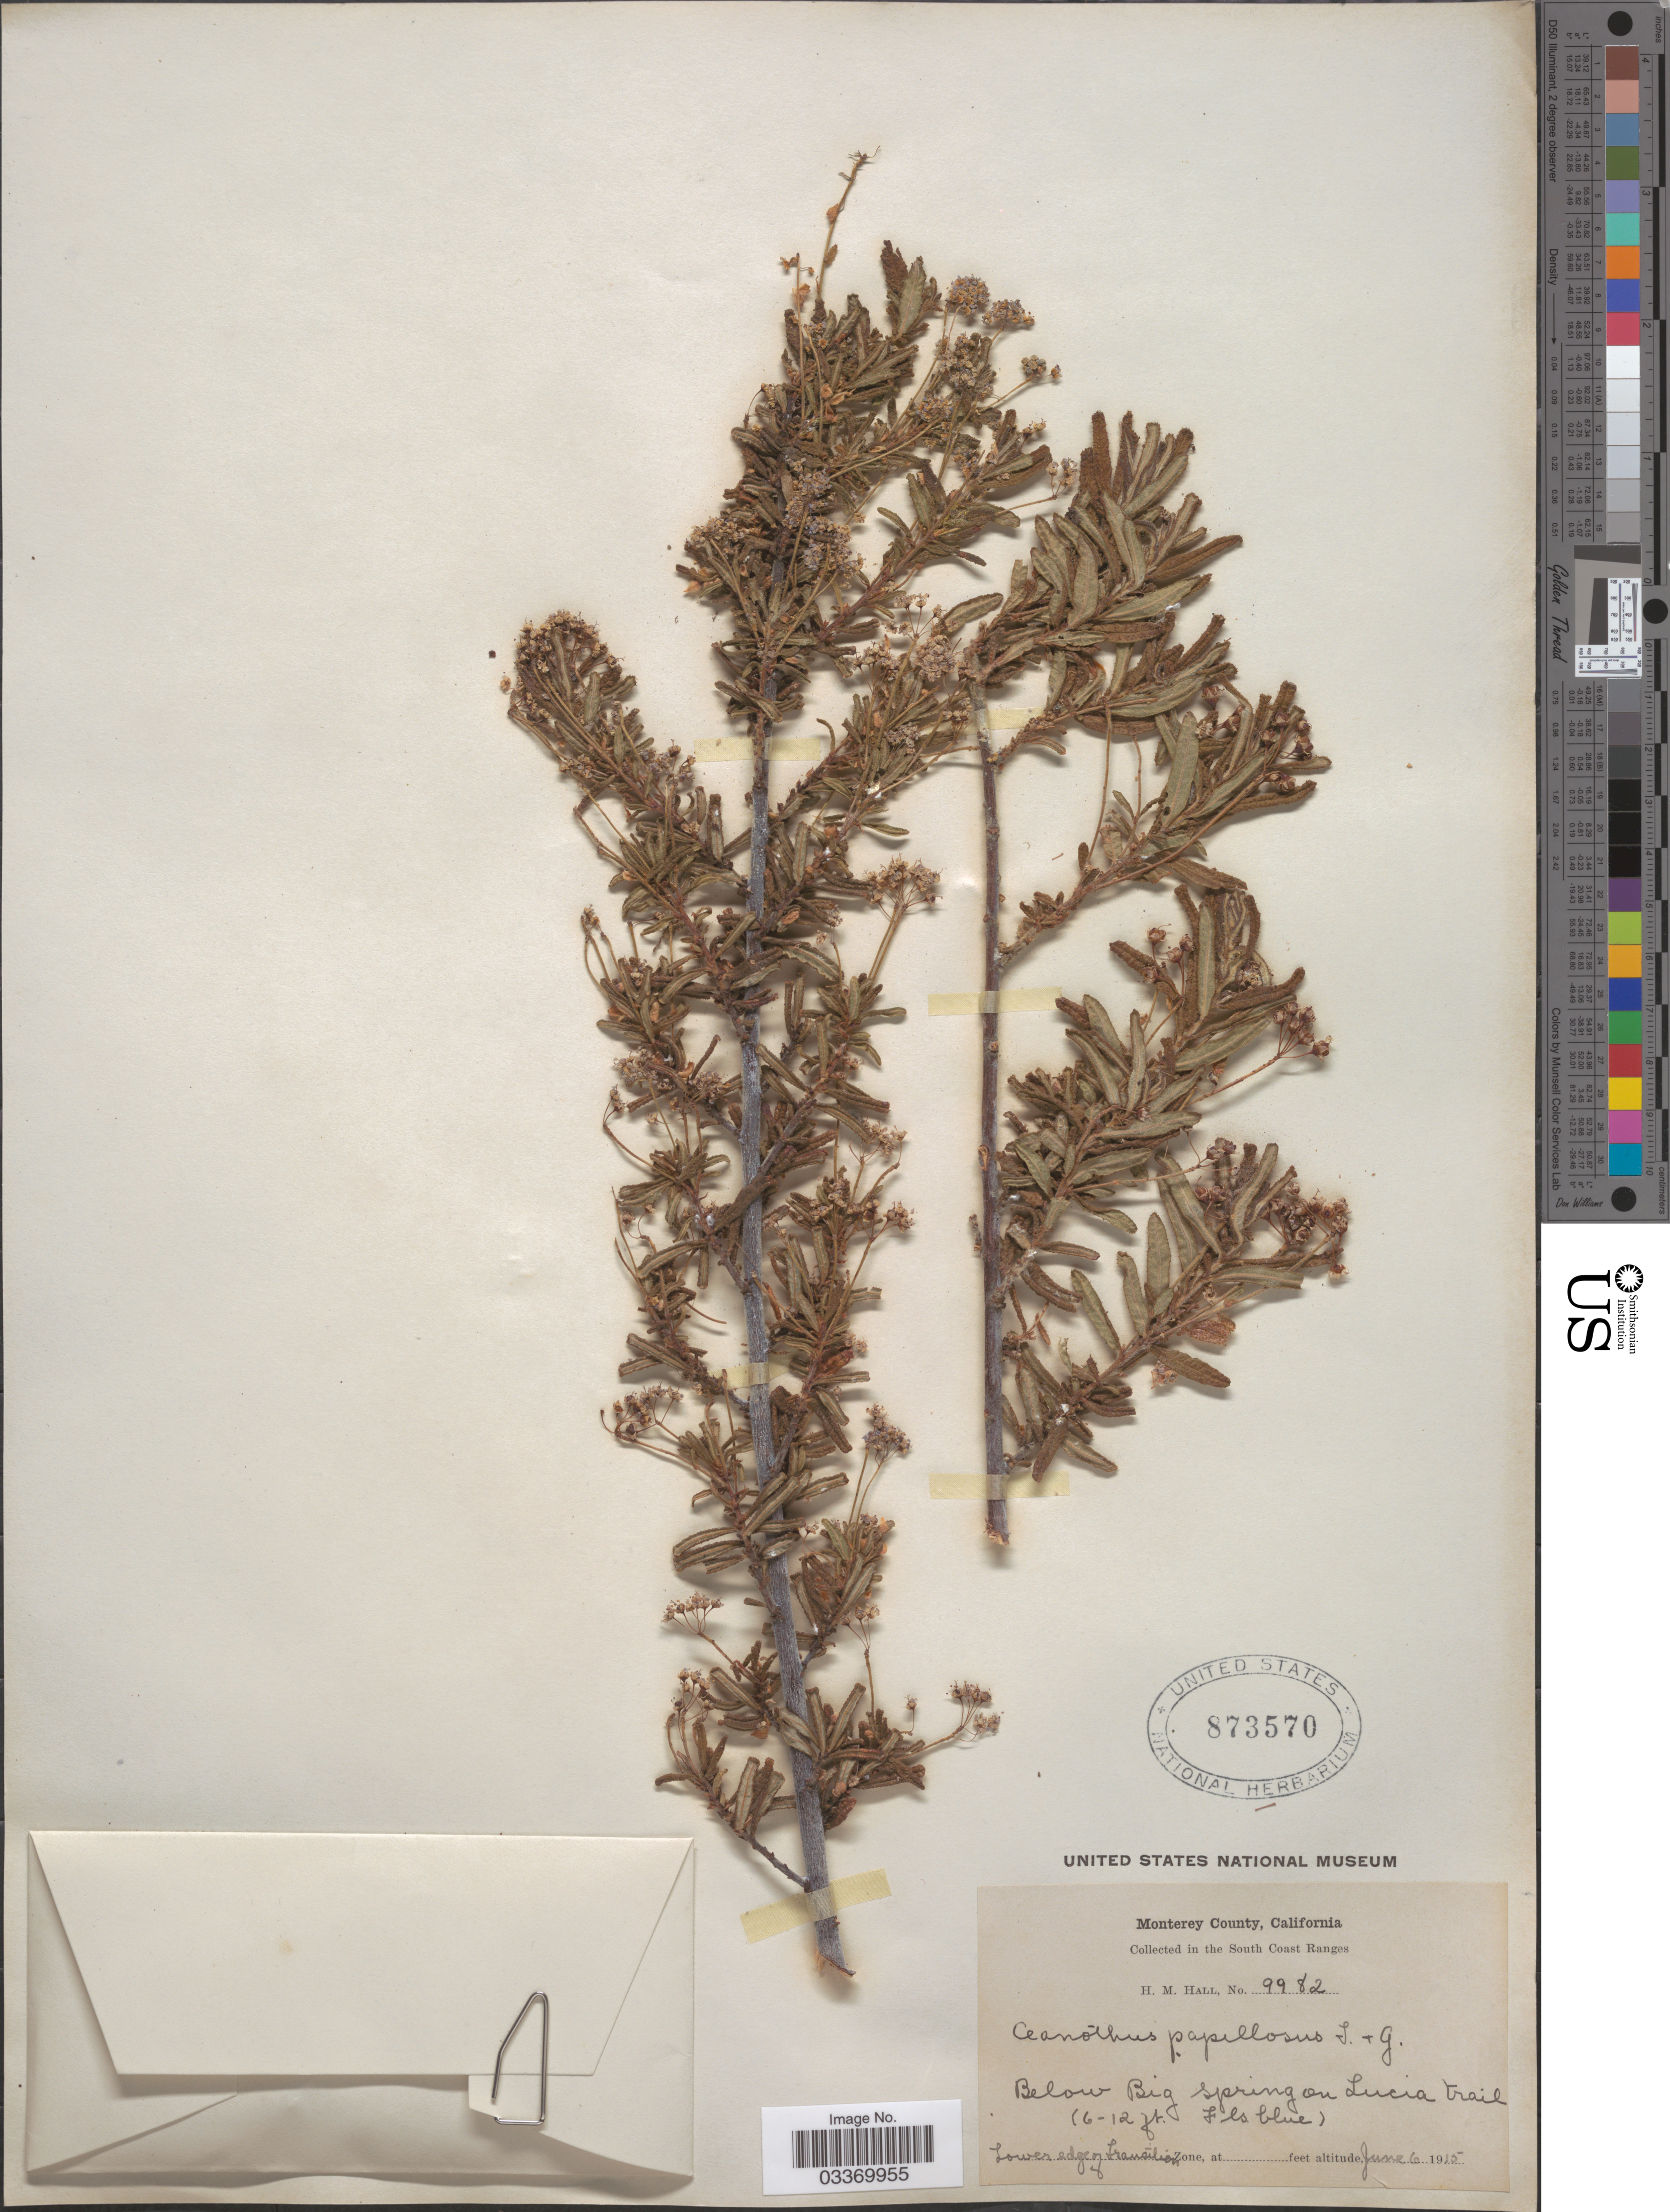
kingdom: Plantae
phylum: Tracheophyta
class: Magnoliopsida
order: Rosales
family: Rhamnaceae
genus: Ceanothus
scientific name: Ceanothus papillosus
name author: Torr. & A. Gray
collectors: H. M. Hall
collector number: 9982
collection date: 1915-06-06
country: United States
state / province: California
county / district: Monterey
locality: Monterey County. South Coast Ranges. Below Big Spring on Lucia trail. Lower edges of Transition Zone.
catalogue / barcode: US 873570